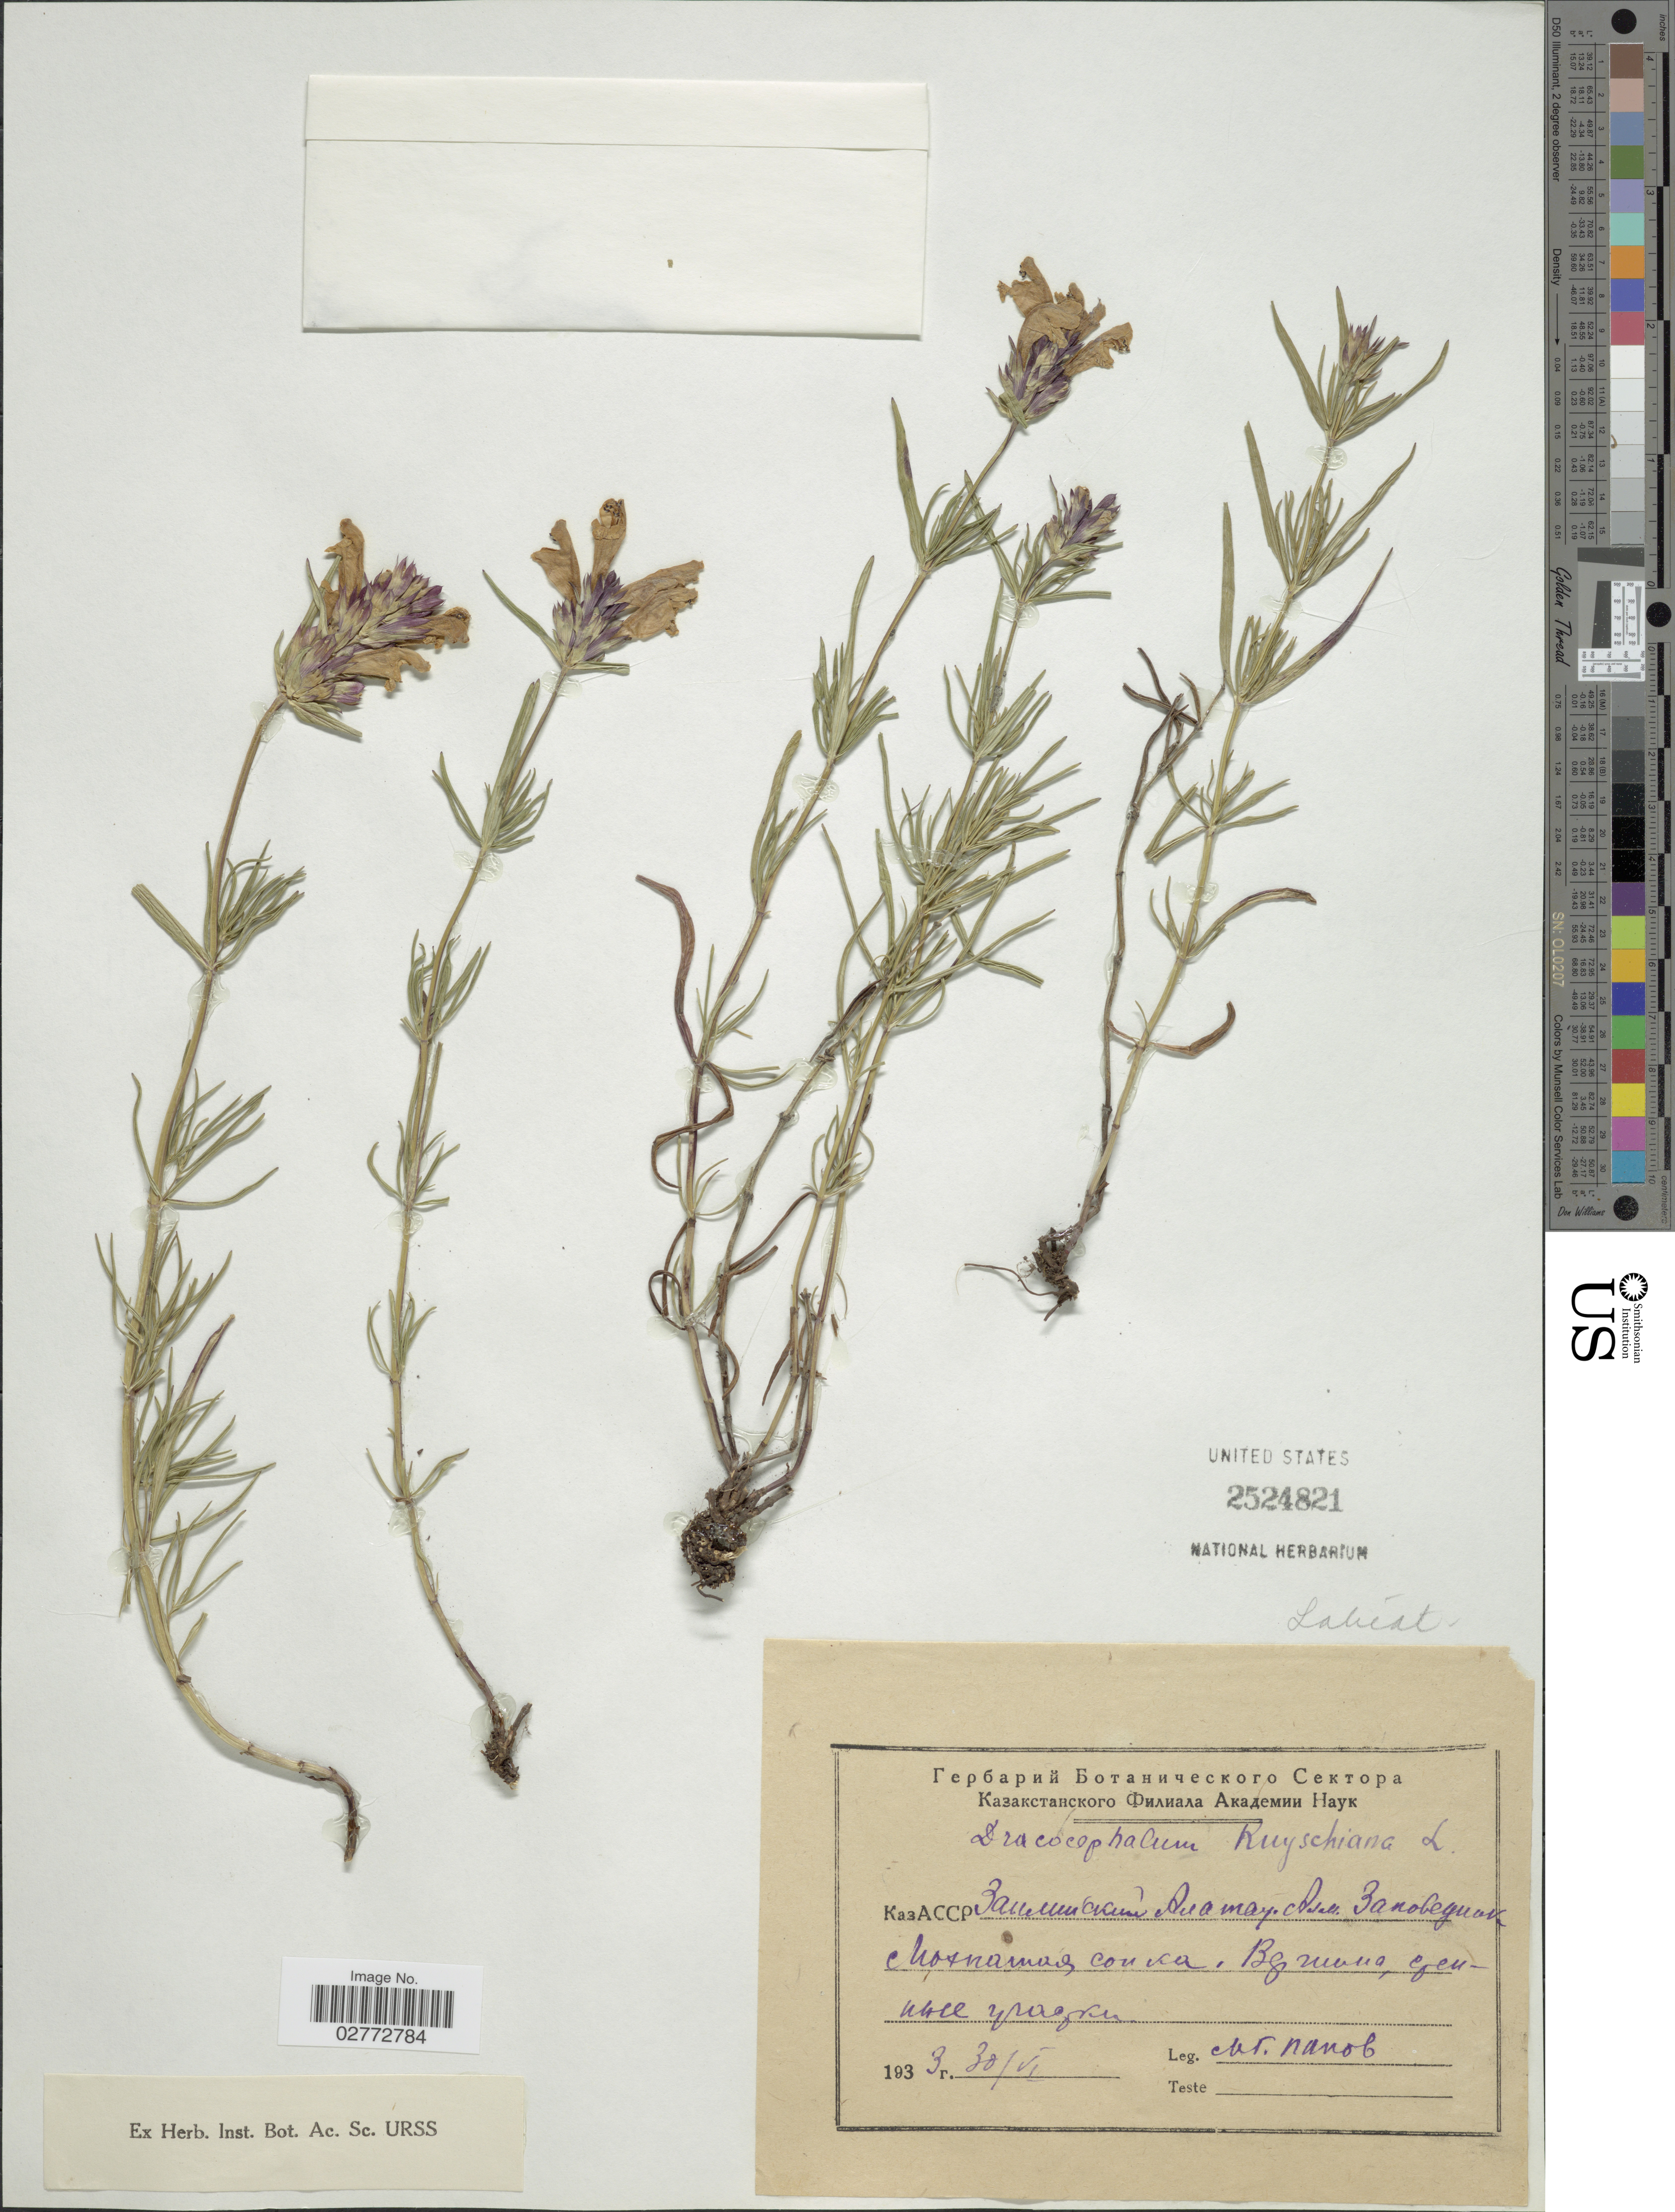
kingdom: Plantae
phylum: Tracheophyta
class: Magnoliopsida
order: Lamiales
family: Lamiaceae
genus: Dracocephalum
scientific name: Dracocephalum ruyschiana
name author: L.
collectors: M. Panov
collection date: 1933-06-30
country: Kazakhstan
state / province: Almaty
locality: Zailiyskiy Alatau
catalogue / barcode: US 2524821